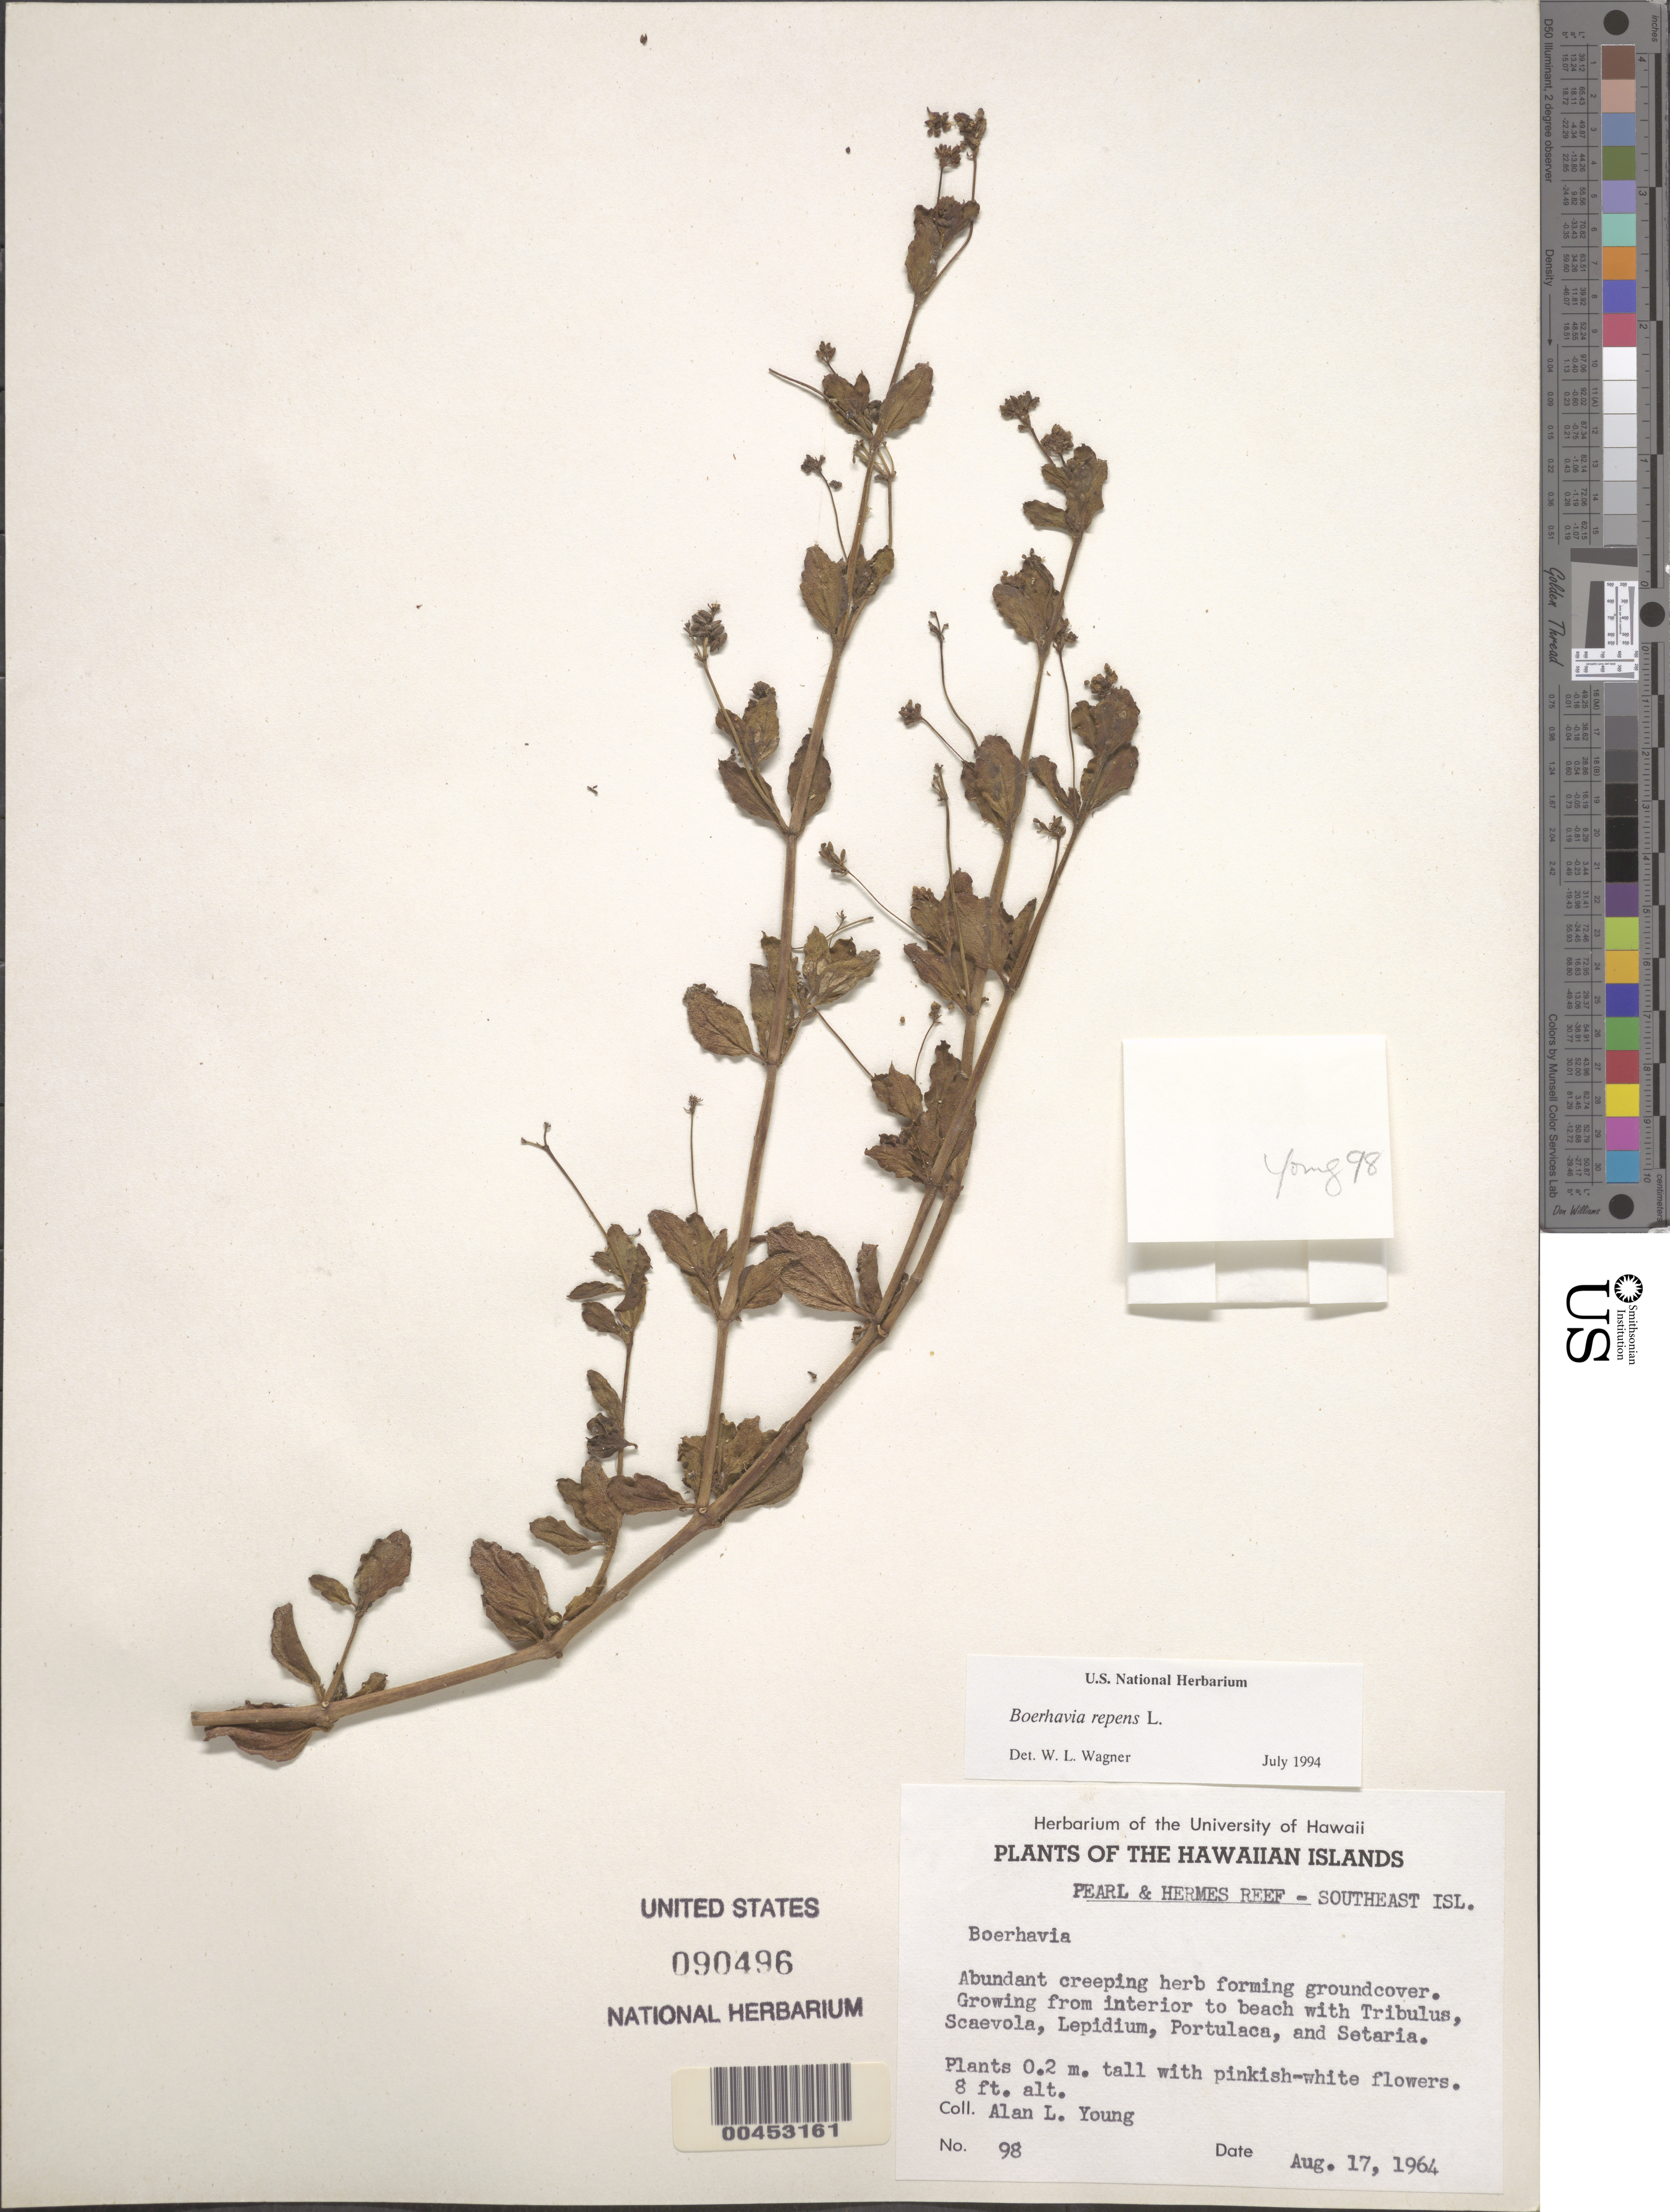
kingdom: Plantae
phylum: Tracheophyta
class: Magnoliopsida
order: Caryophyllales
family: Nyctaginaceae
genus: Boerhavia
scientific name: Boerhavia repens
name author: L.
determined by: Wagner, W. L., (BOT), Smithsonian Institution - National Museum of Natural History (UNITED STATES)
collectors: A. Young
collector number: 98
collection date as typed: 17 Aug 1964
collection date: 1964-08-17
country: United States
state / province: Hawaii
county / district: Honolulu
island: Pearl and Hermes Atoll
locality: Southeast Islet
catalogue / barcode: US 90496